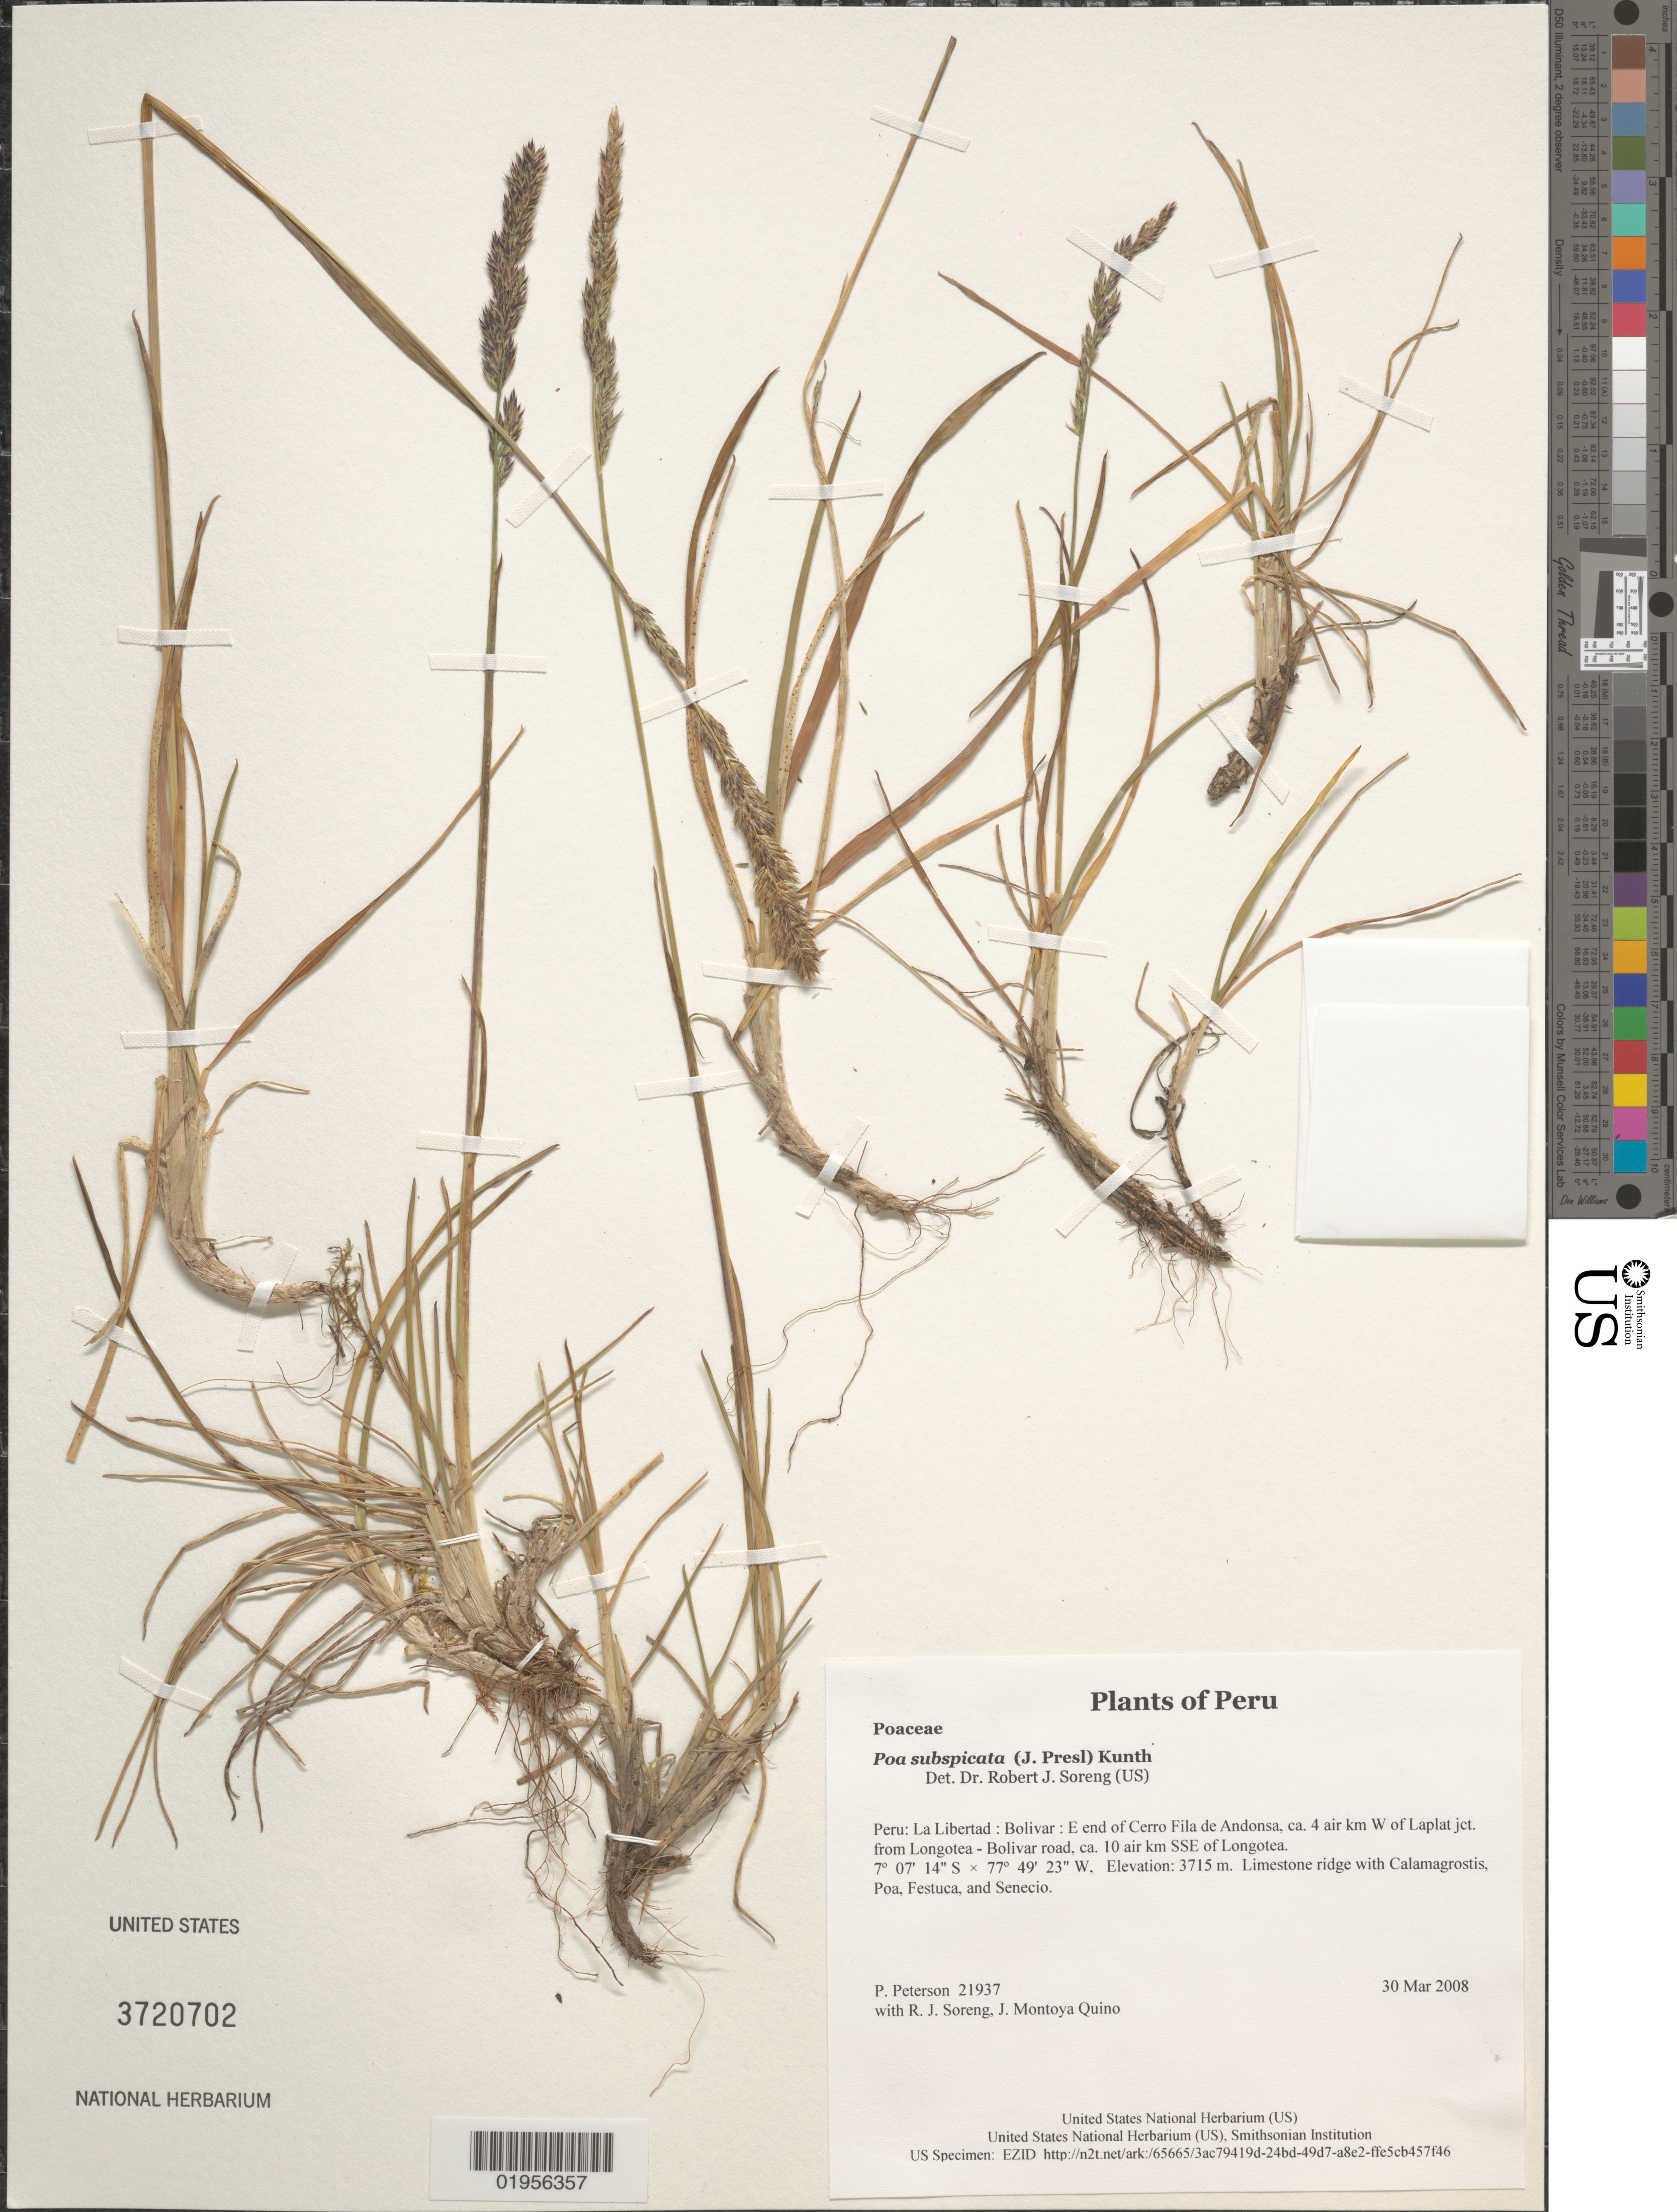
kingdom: Plantae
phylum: Tracheophyta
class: Liliopsida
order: Poales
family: Poaceae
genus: Poa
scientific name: Poa subspicata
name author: (J. Presl) Kunth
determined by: Soreng, Robert J., Research Associate (BOT), Smithsonian Institution - National Museum of Natural History (UNITED STATES)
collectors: P. M. Peterson, R. J. Soreng & J. Montoya Quino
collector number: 21937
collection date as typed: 30 Mar 2008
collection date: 2008-03-30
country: Peru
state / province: La Libertad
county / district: Bolívar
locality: E end of Cerro Fila de Andonsa, ca. 4 air km W of Laplat jct. from Longotea - Bolivar road, ca. 10 air km SSE of Longotea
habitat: Limestone ridge with Calamagrostis, Poa, Festuca, and Senecio.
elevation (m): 3715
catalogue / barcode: US 3720702